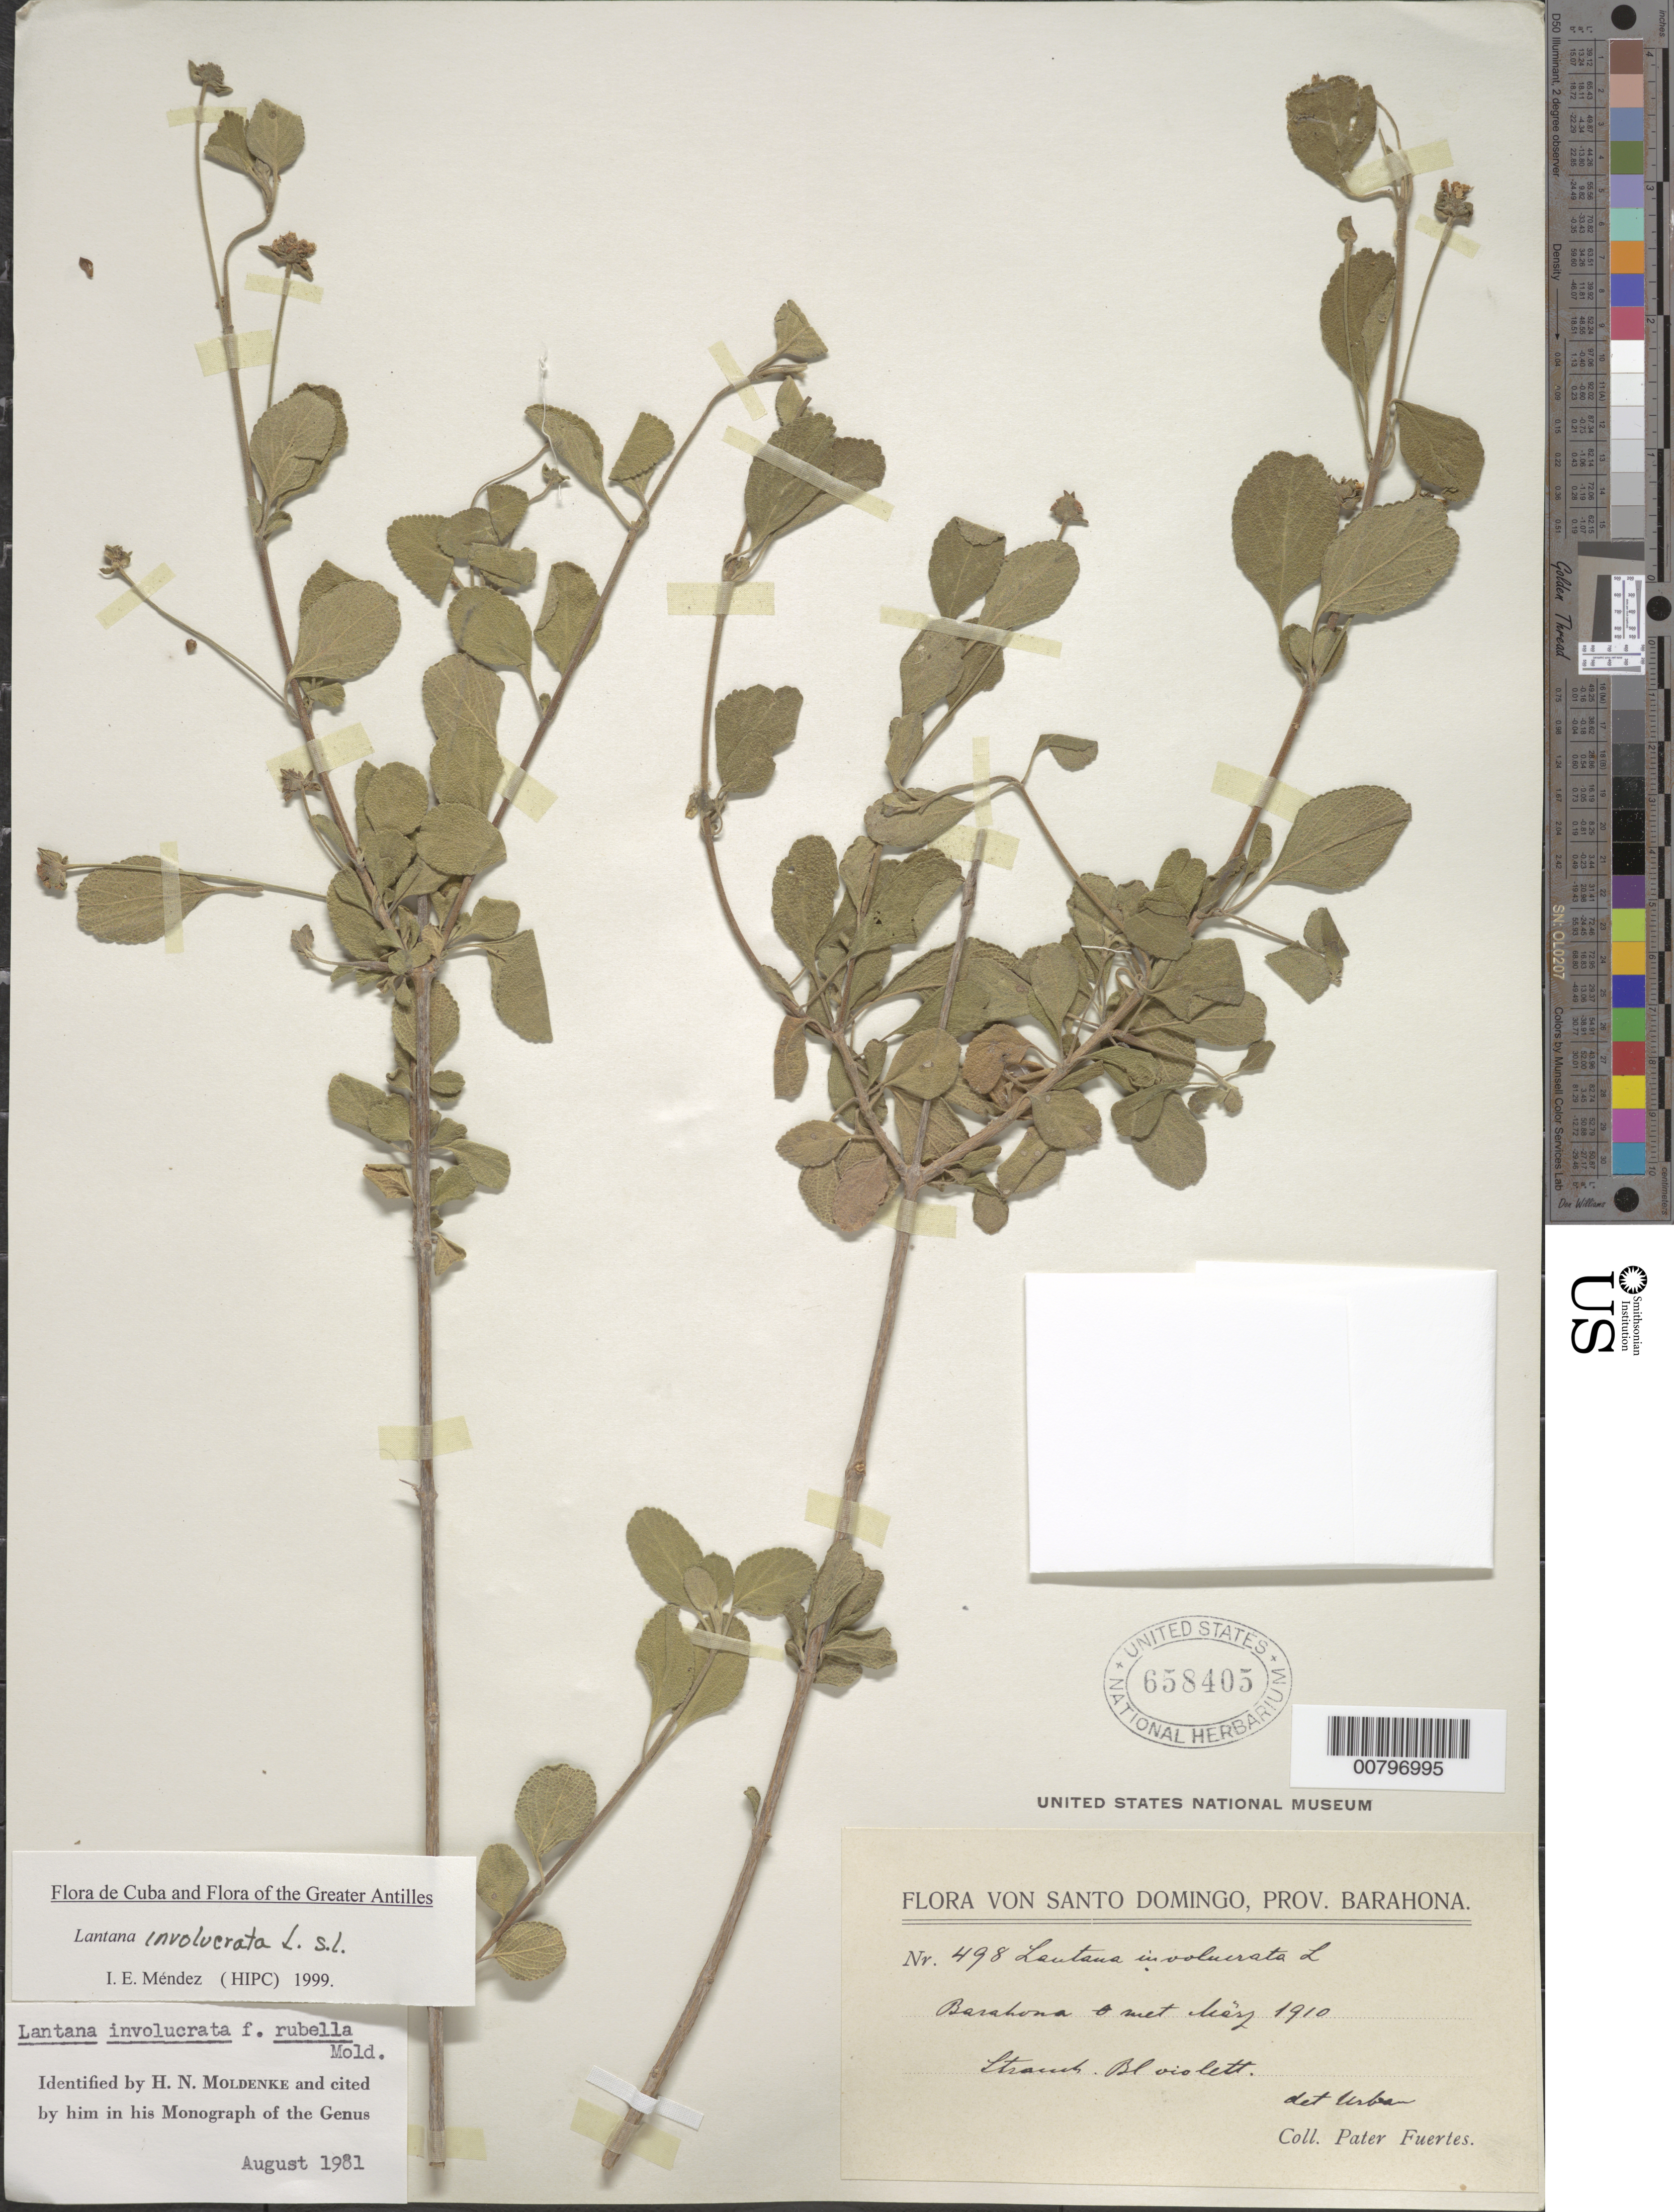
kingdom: Plantae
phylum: Tracheophyta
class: Magnoliopsida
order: Lamiales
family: Verbenaceae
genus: Lantana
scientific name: Lantana involucrata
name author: L.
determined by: Méndez, Isidro E., (HIPC)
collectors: M. D. Fuertes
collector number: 498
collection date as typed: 09 --- 1910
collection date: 1910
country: Dominican Republic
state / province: Barahona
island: Hispaniola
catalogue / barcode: US 658405